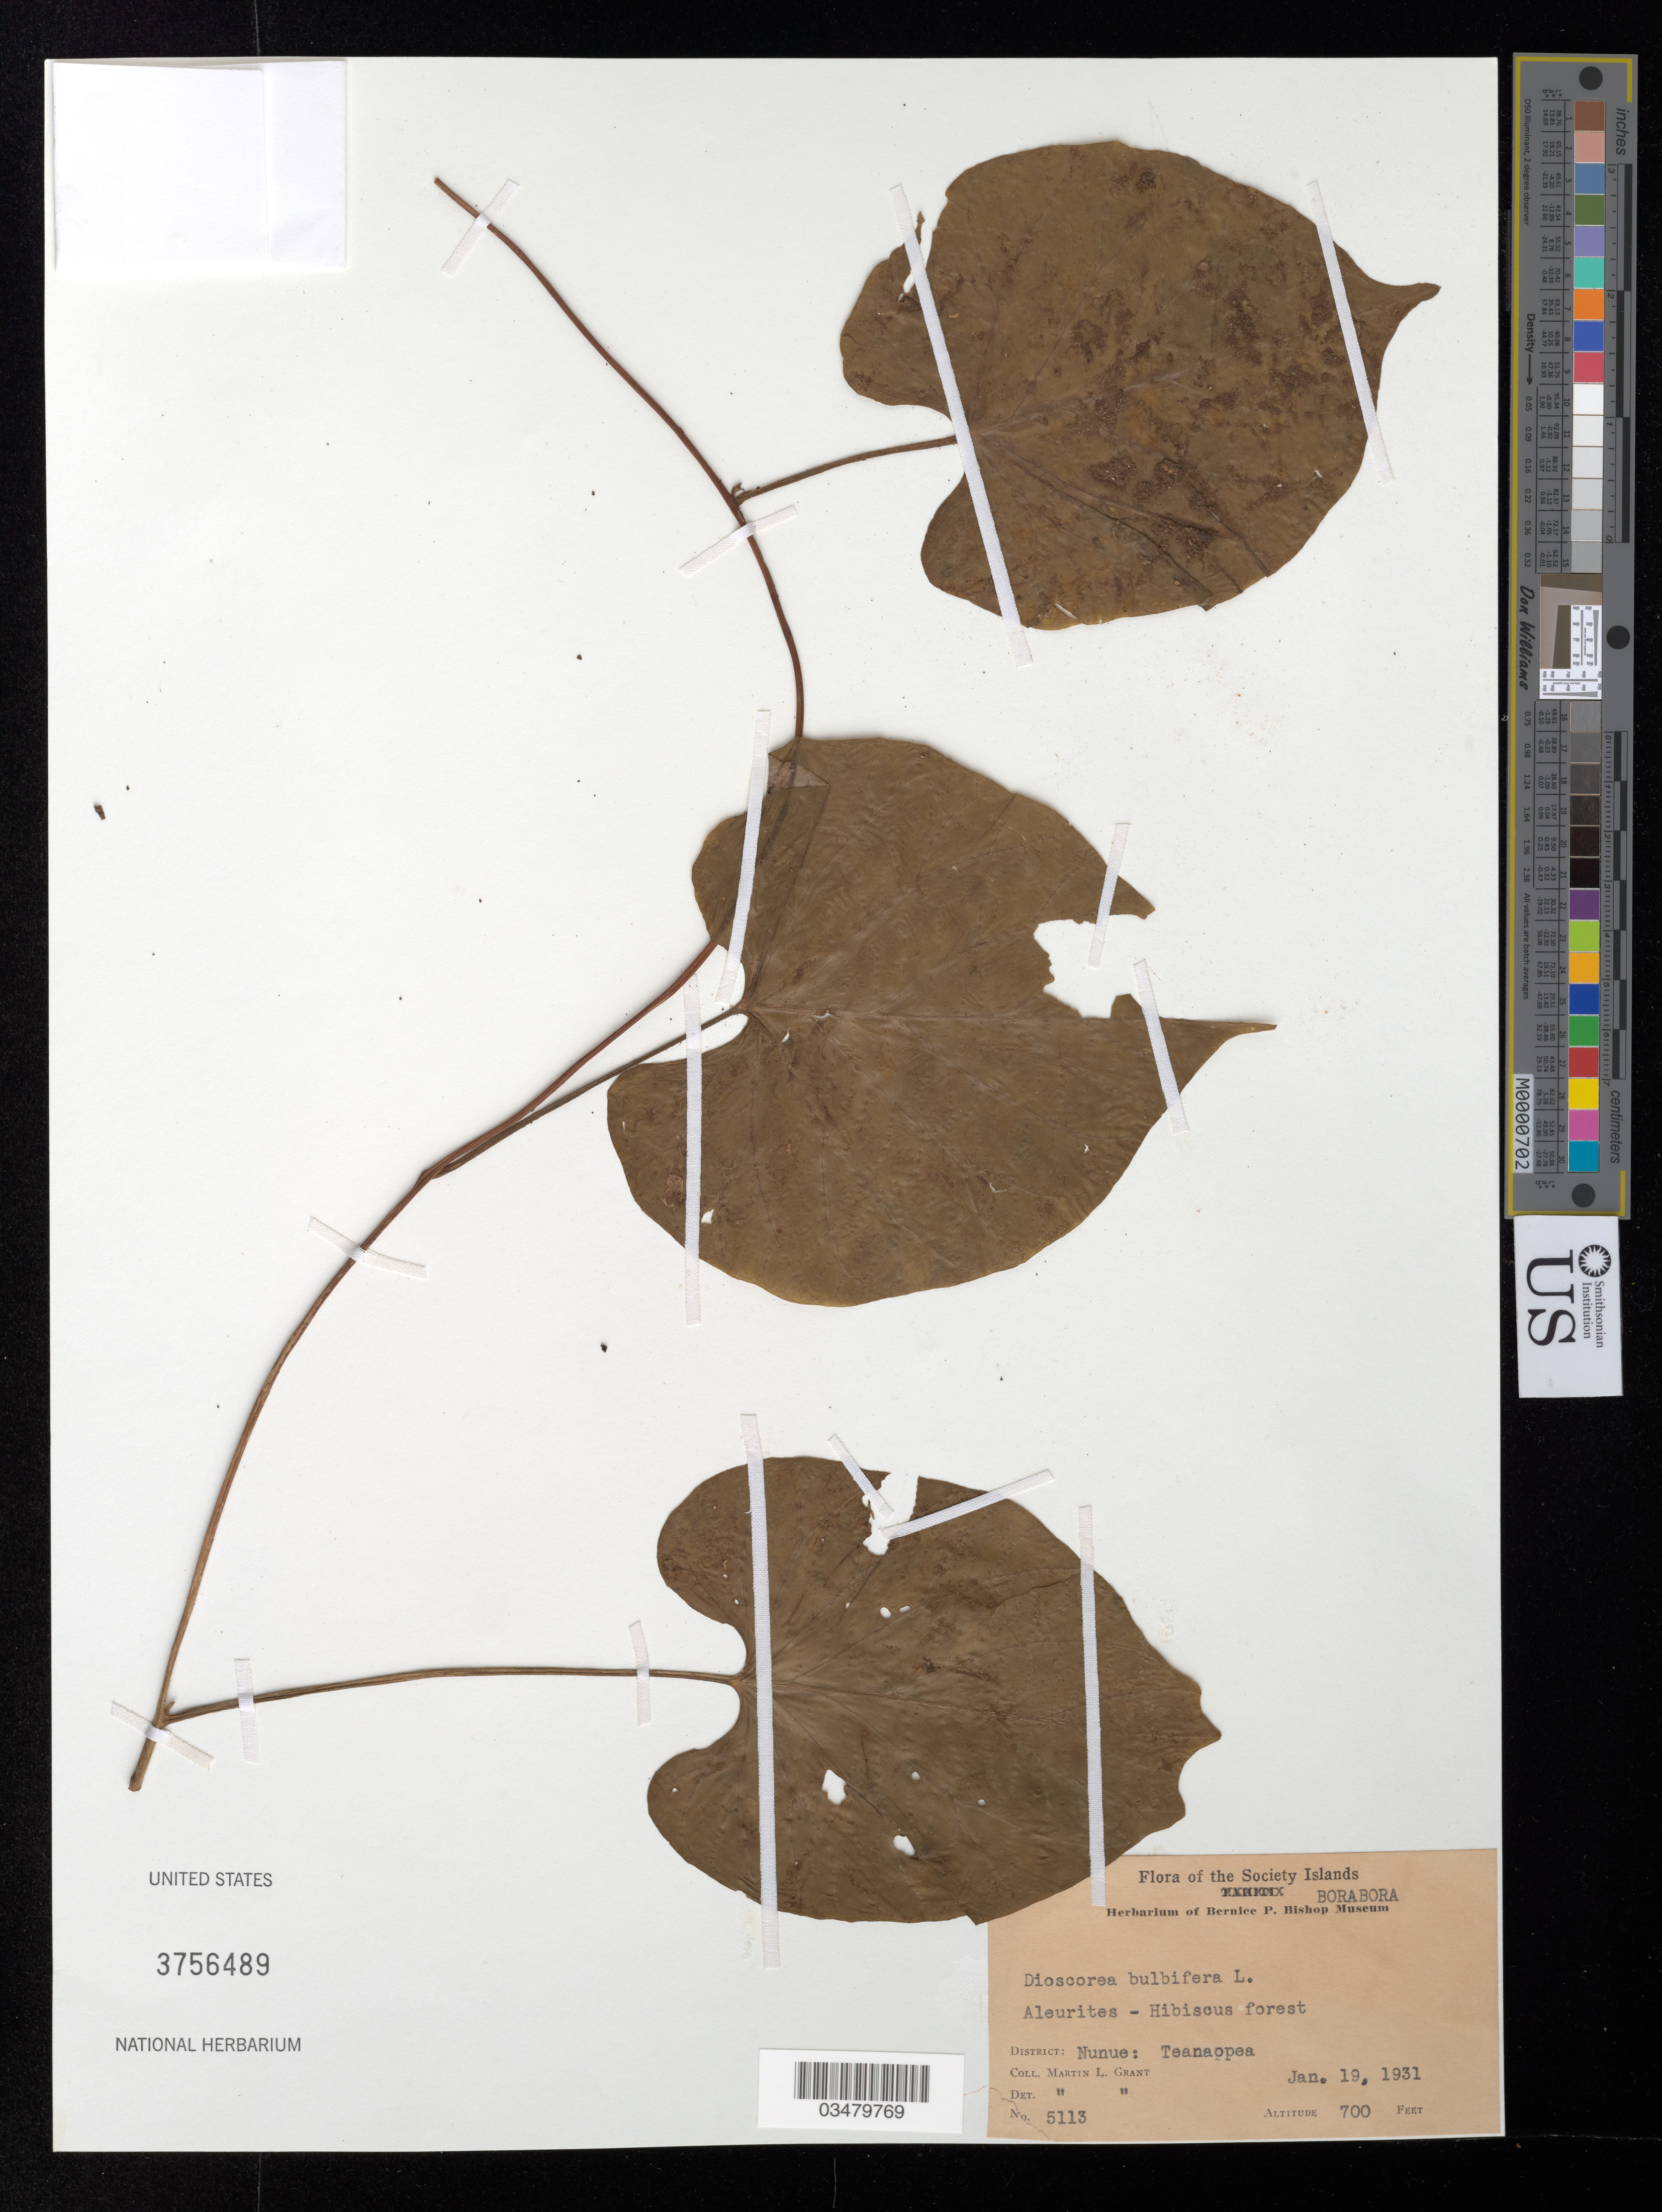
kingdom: Plantae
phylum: Tracheophyta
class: Liliopsida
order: Dioscoreales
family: Dioscoreaceae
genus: Dioscorea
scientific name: Dioscorea bulbifera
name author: L.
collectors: M. L. Grant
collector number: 5113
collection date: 1931-01-19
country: French Polynesia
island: Bora Bora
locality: The Society Islands, Dist. Anau; Teanaopea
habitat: Forest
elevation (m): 213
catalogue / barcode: US 3756489